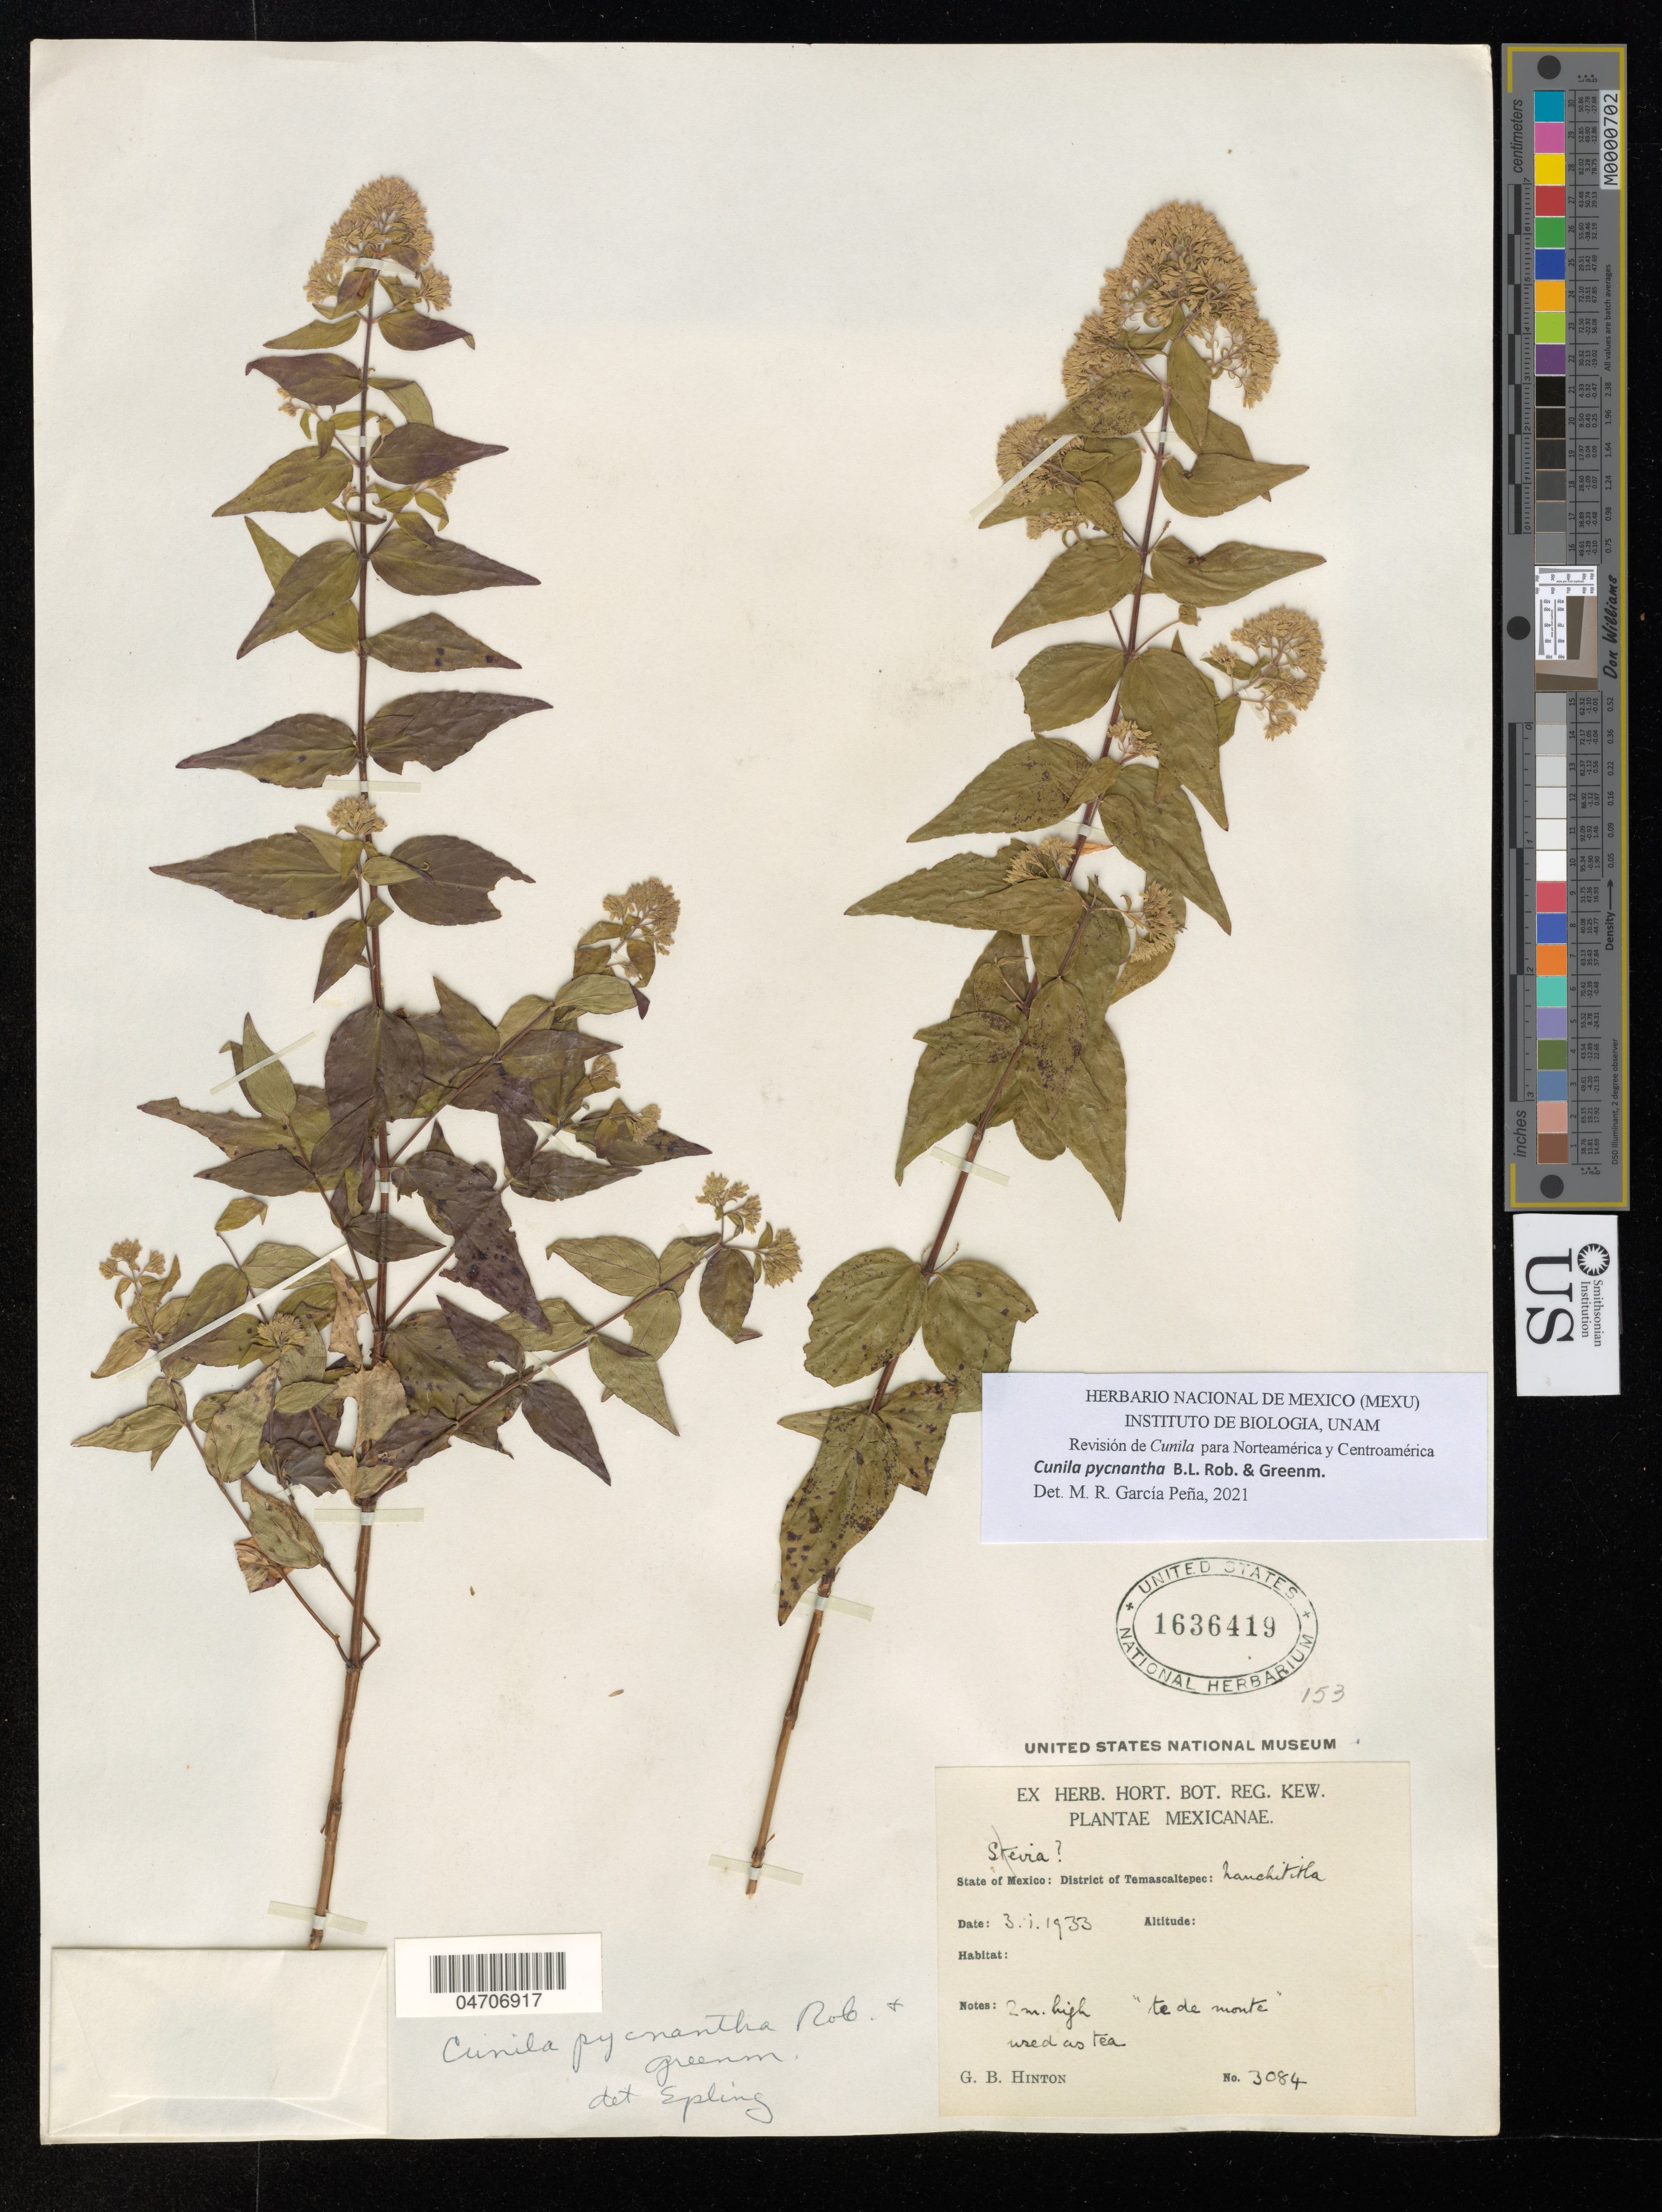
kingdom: Plantae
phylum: Tracheophyta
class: Magnoliopsida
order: Lamiales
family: Lamiaceae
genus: Cunila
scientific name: Cunila pycnantha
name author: B.L. Rob. & Greenm.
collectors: G. B. Hinton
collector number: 3084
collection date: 1933-01-03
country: Mexico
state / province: México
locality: District of Temascaltepec: Nanchititla.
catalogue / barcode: US 1636419